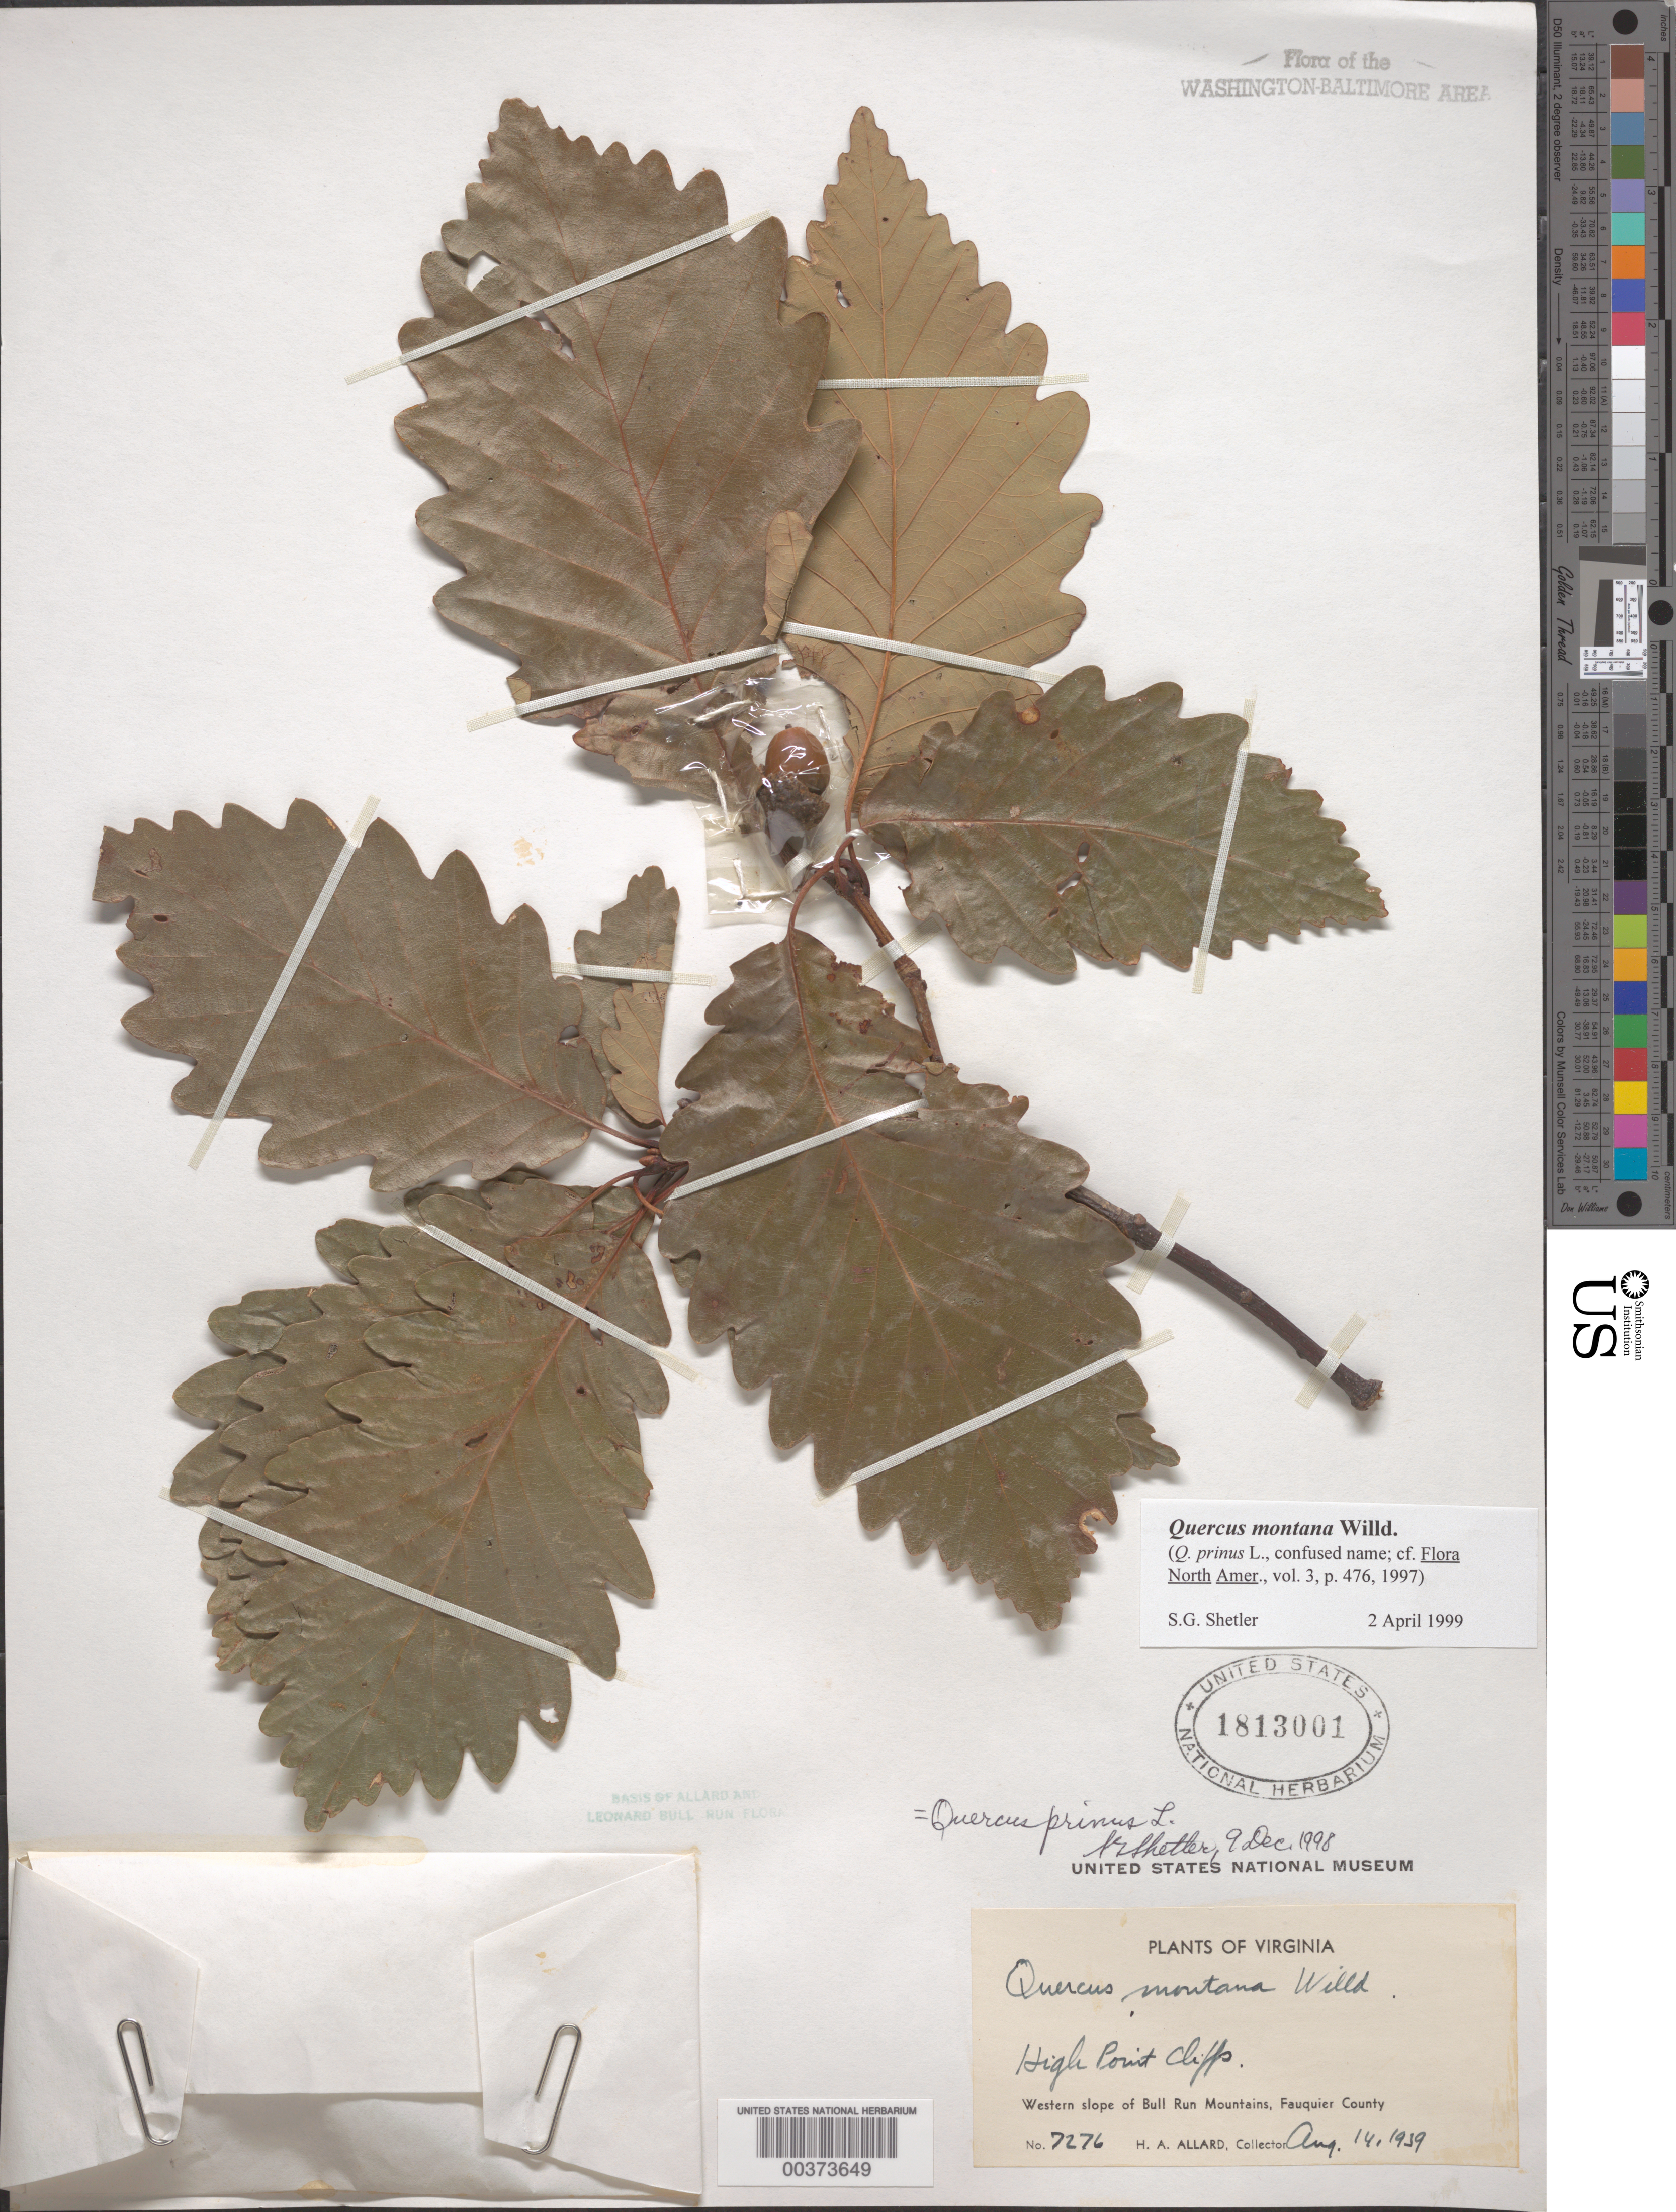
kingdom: Plantae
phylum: Tracheophyta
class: Magnoliopsida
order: Fagales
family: Fagaceae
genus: Quercus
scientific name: Quercus montana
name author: Willd.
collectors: H. A. Allard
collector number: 7276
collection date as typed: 14 Aug 1939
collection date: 1939-08-14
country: United States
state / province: Virginia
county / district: Fauquier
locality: High Point Cliffs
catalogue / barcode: US 1813001